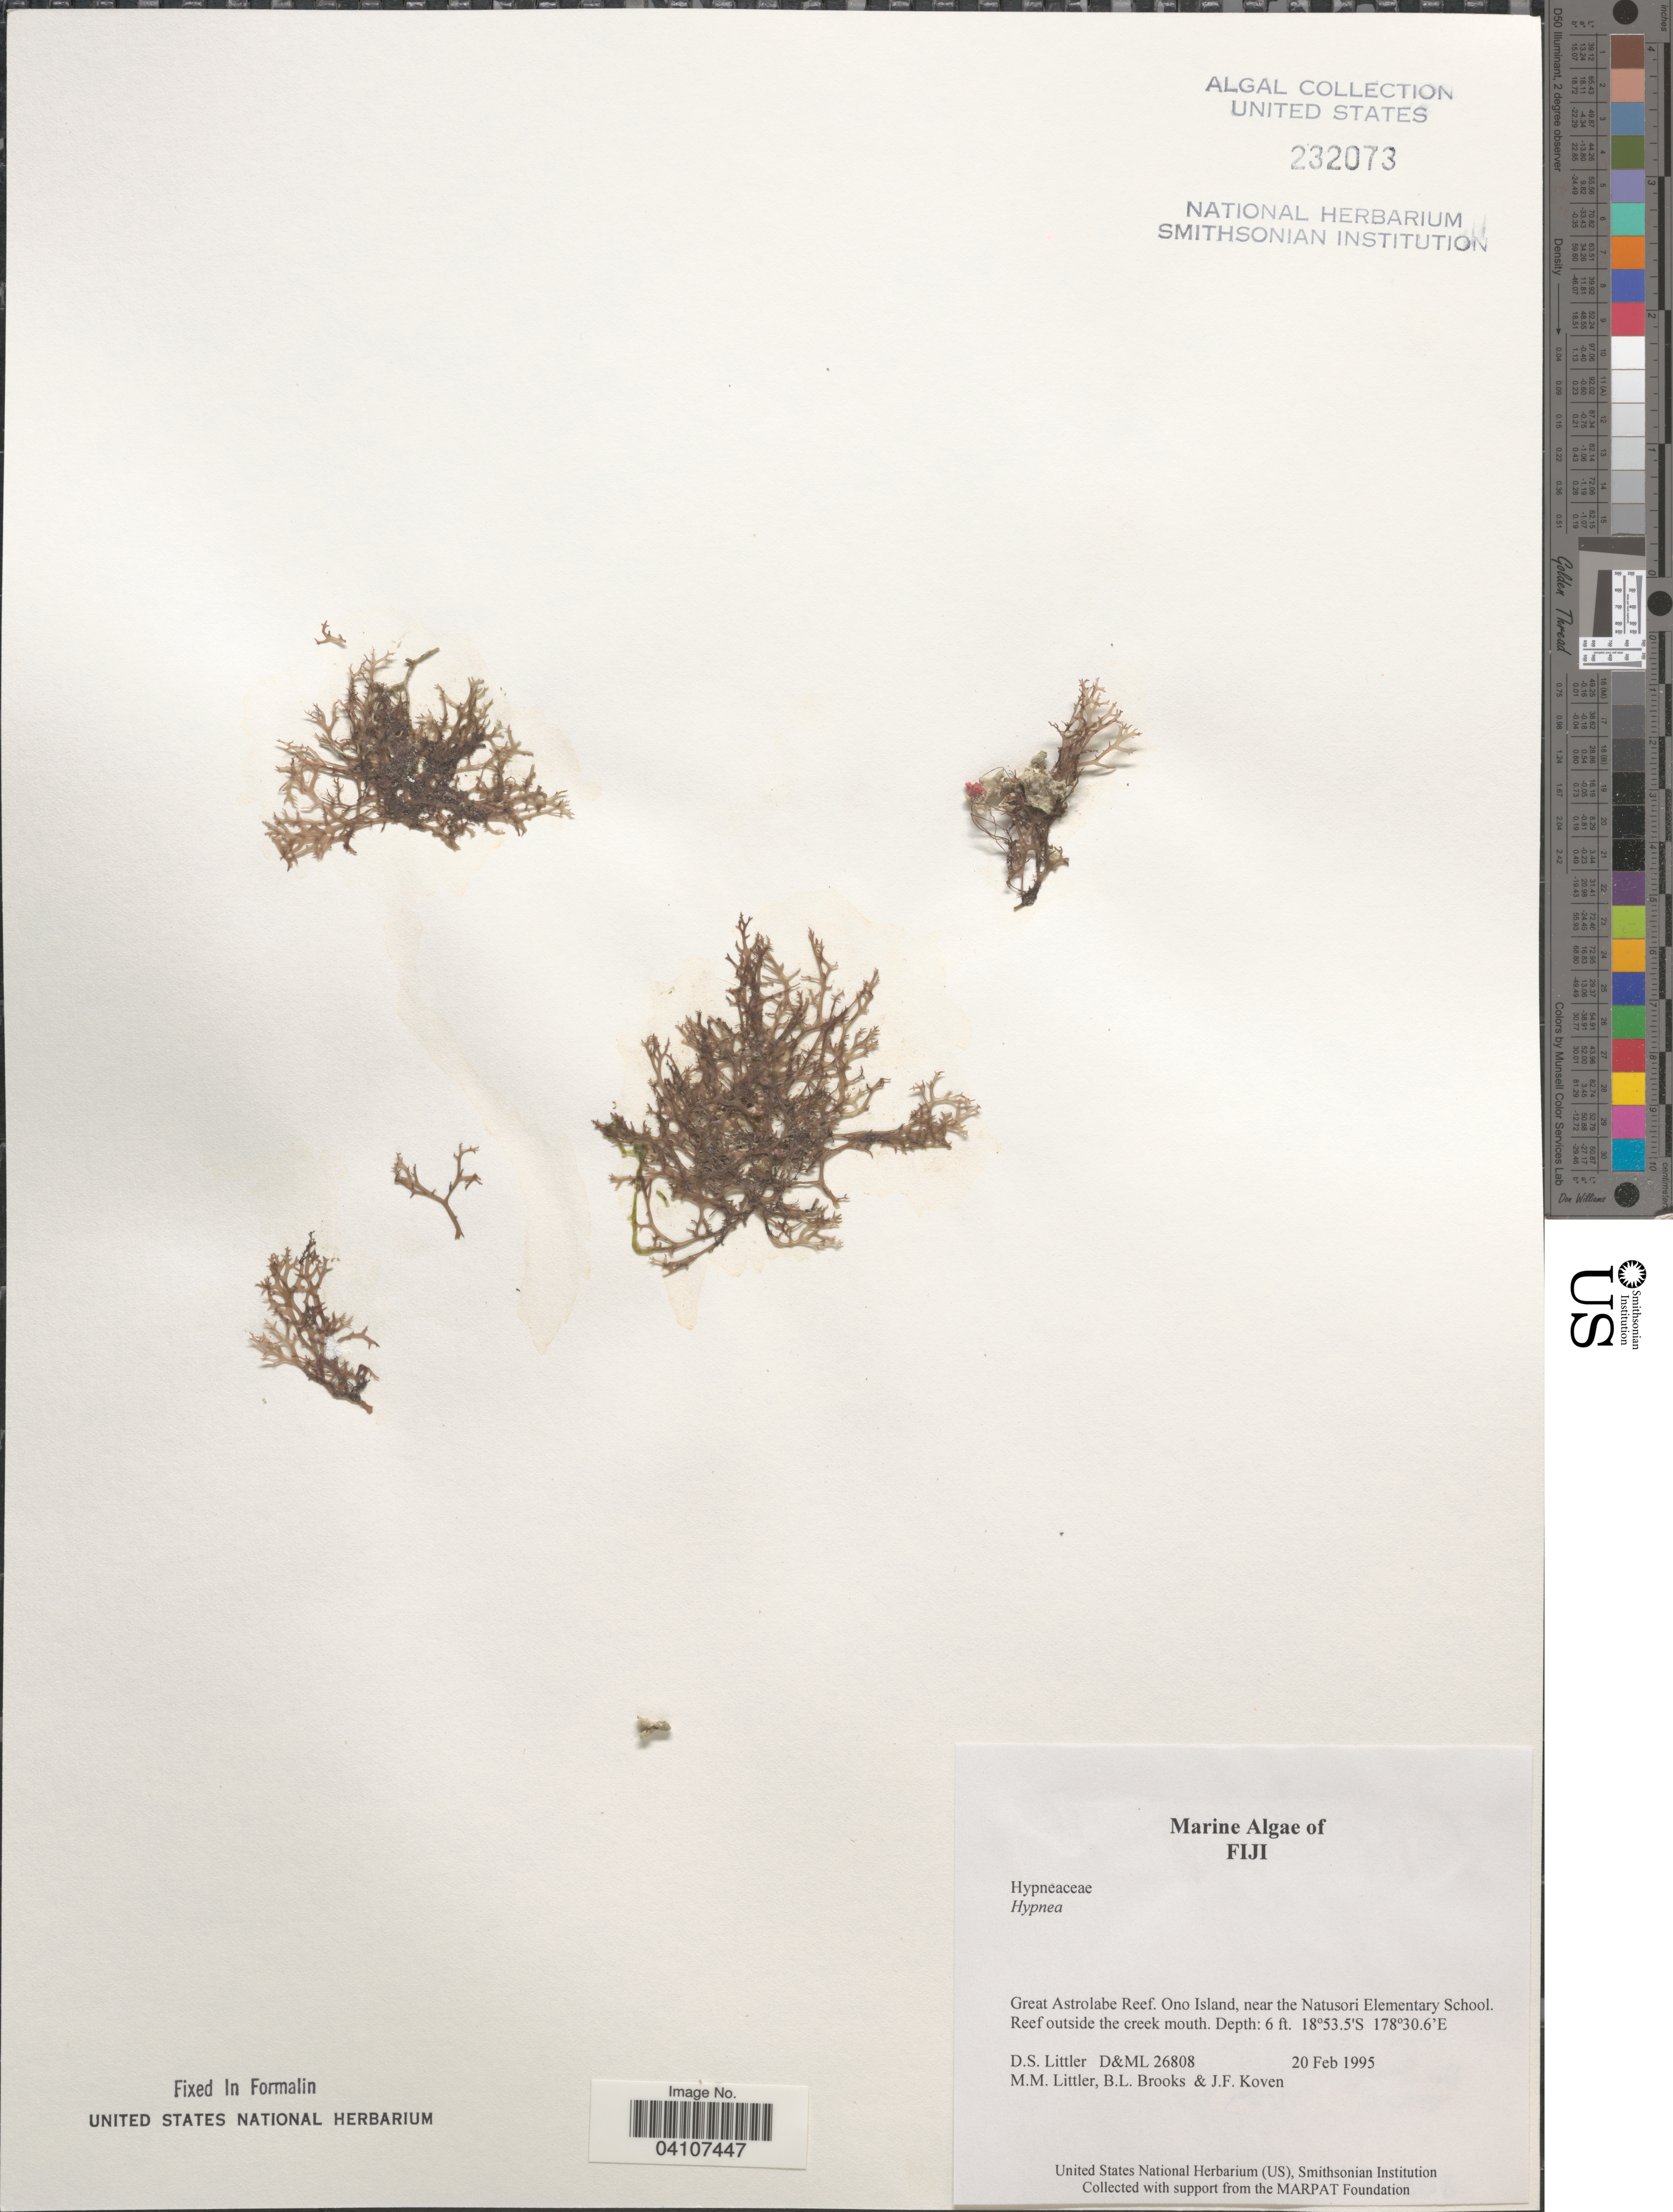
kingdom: Plantae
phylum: Rhodophyta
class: Florideophyceae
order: Gigartinales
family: Cystocloniaceae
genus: Hypnea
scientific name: Hypnea sp.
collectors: D. S. Littler, B. Brooks & J. Koven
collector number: D&ML 26810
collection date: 1995-02-20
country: Fiji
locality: Great Astrolabe Reef. Ono Island, near the Natasuri Elementary School. Reef outside the creek mouth.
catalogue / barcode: US 232073